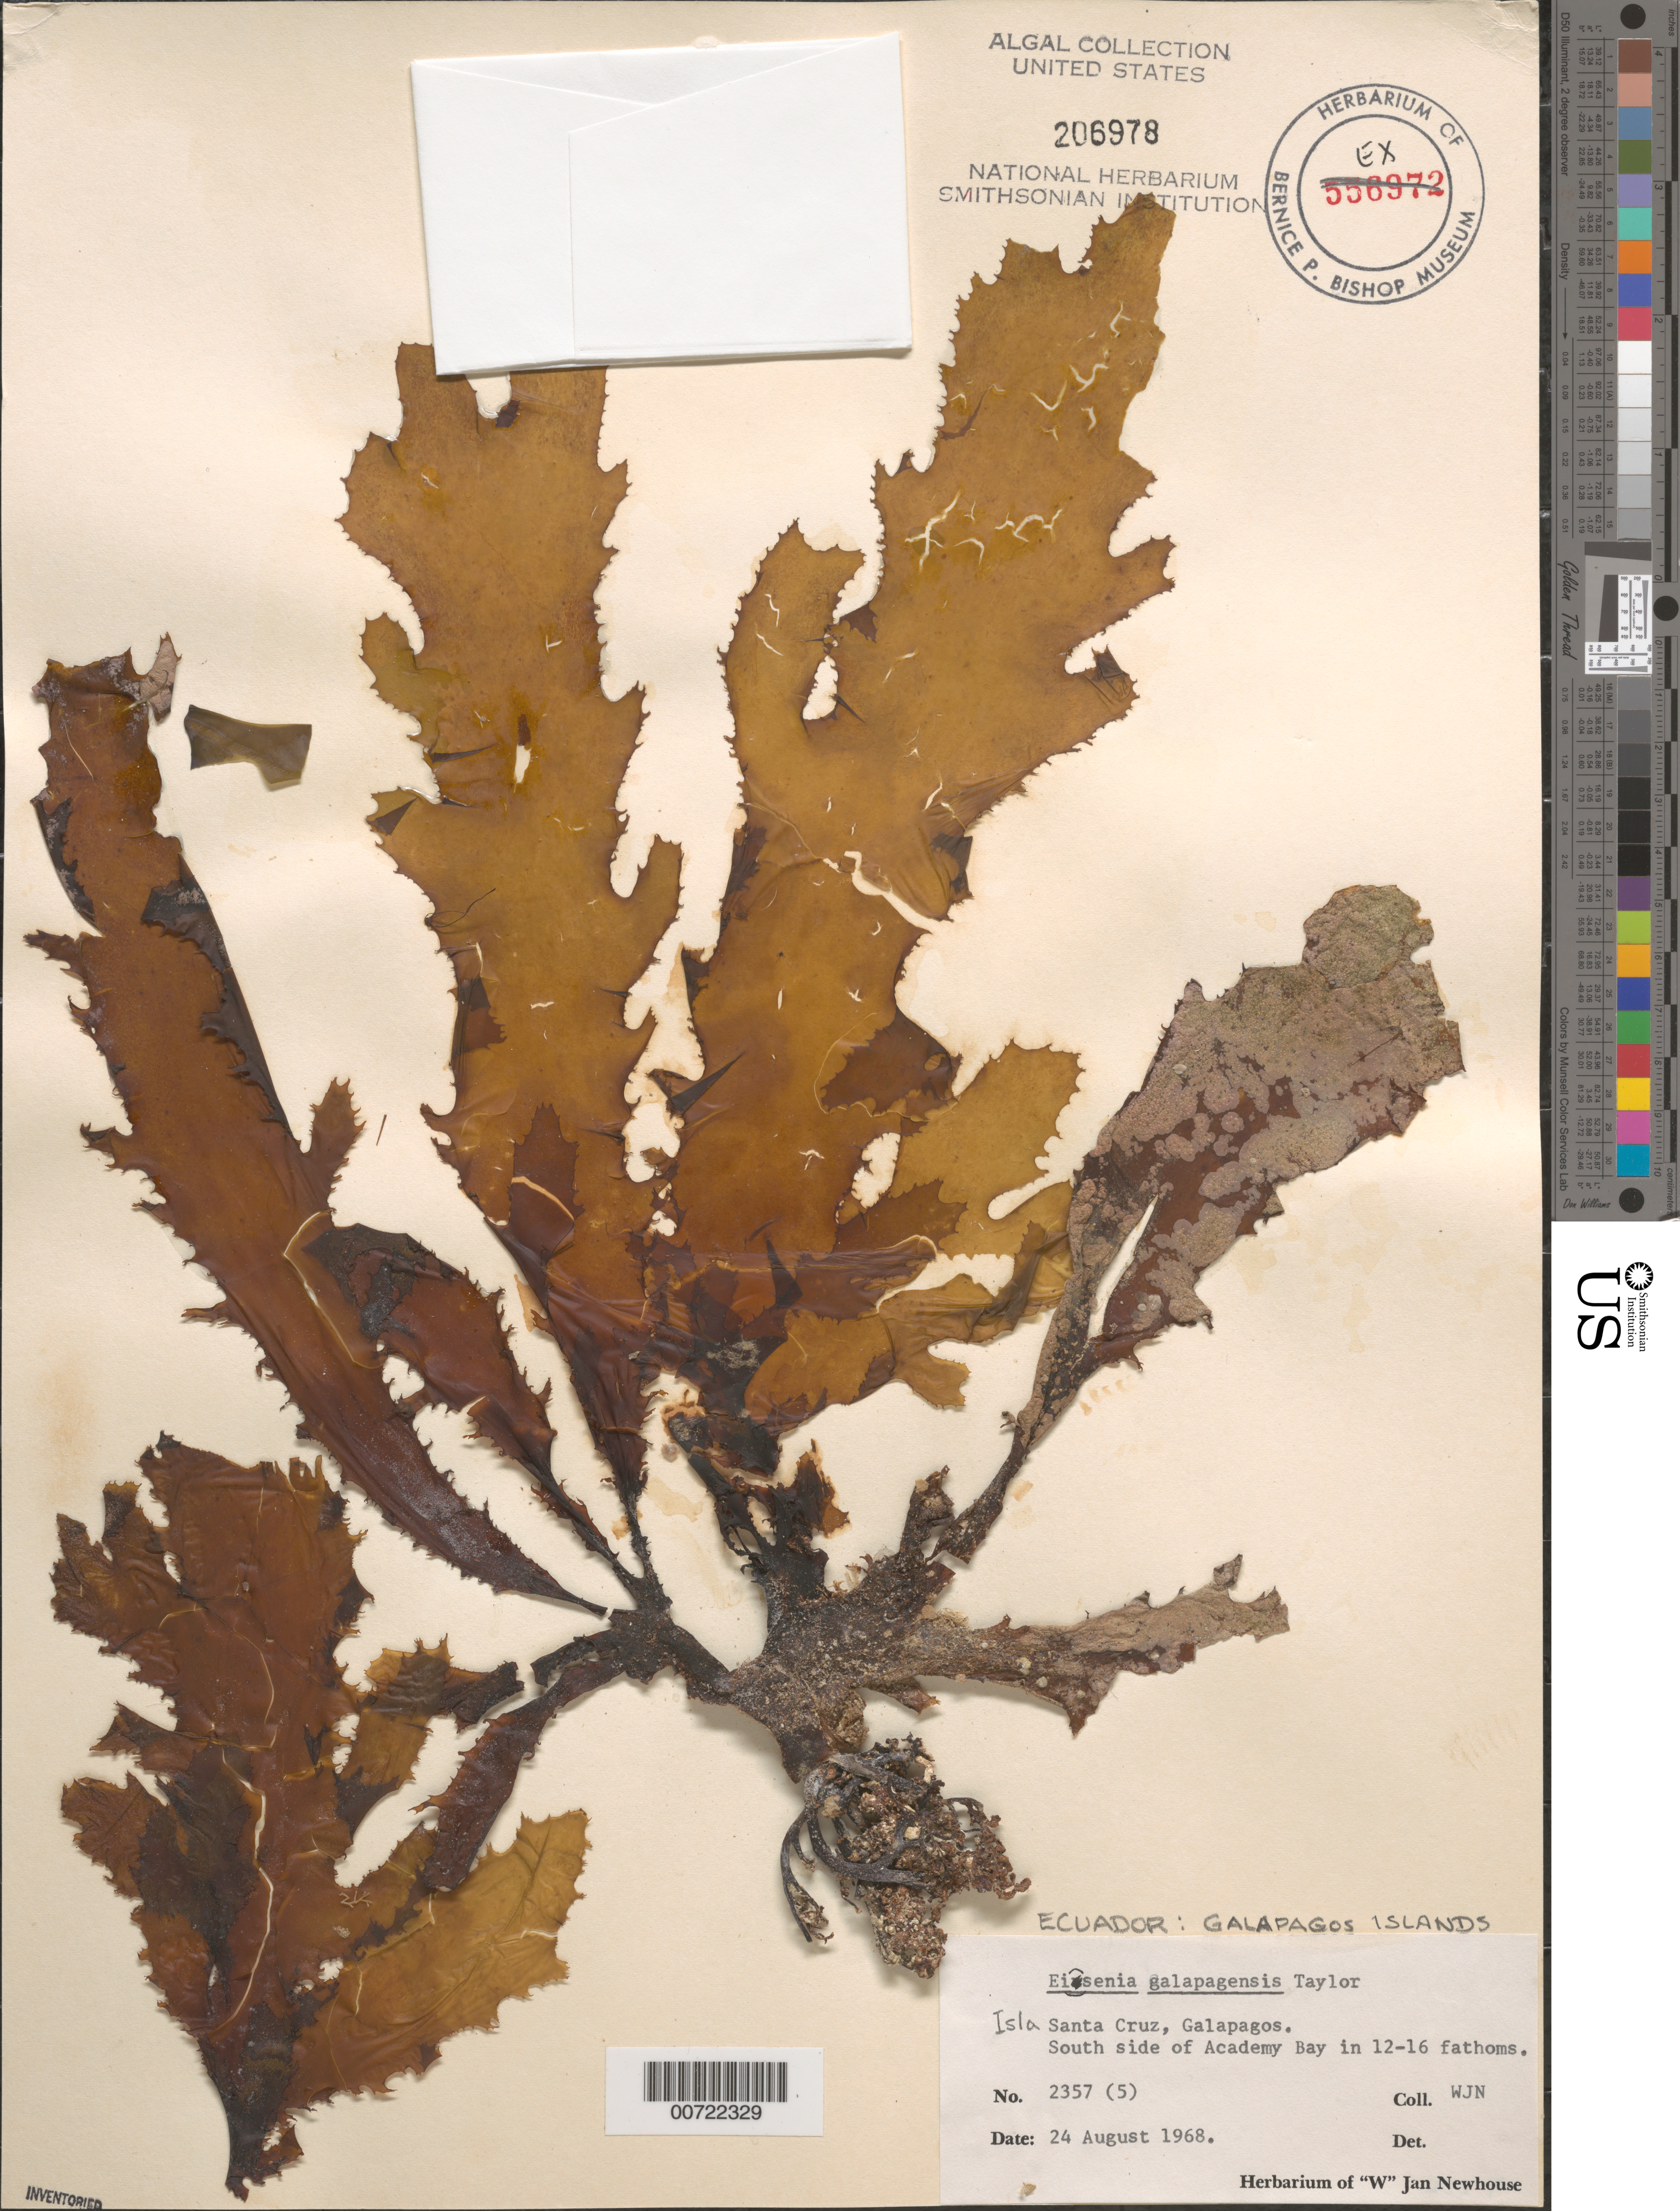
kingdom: Chromista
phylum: Ochrophyta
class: Phaeophyceae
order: Laminariales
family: Lessoniaceae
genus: Eisenia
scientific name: Eisenia galapagensis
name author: W.R. Taylor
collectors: W. J. Newhouse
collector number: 2357 (5)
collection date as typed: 24 Aug 1968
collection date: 1968-08-24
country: Ecuador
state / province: Colón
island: Santa Cruz [Indefatigable, Chaves]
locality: Academy Bay, south side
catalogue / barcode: US 206978